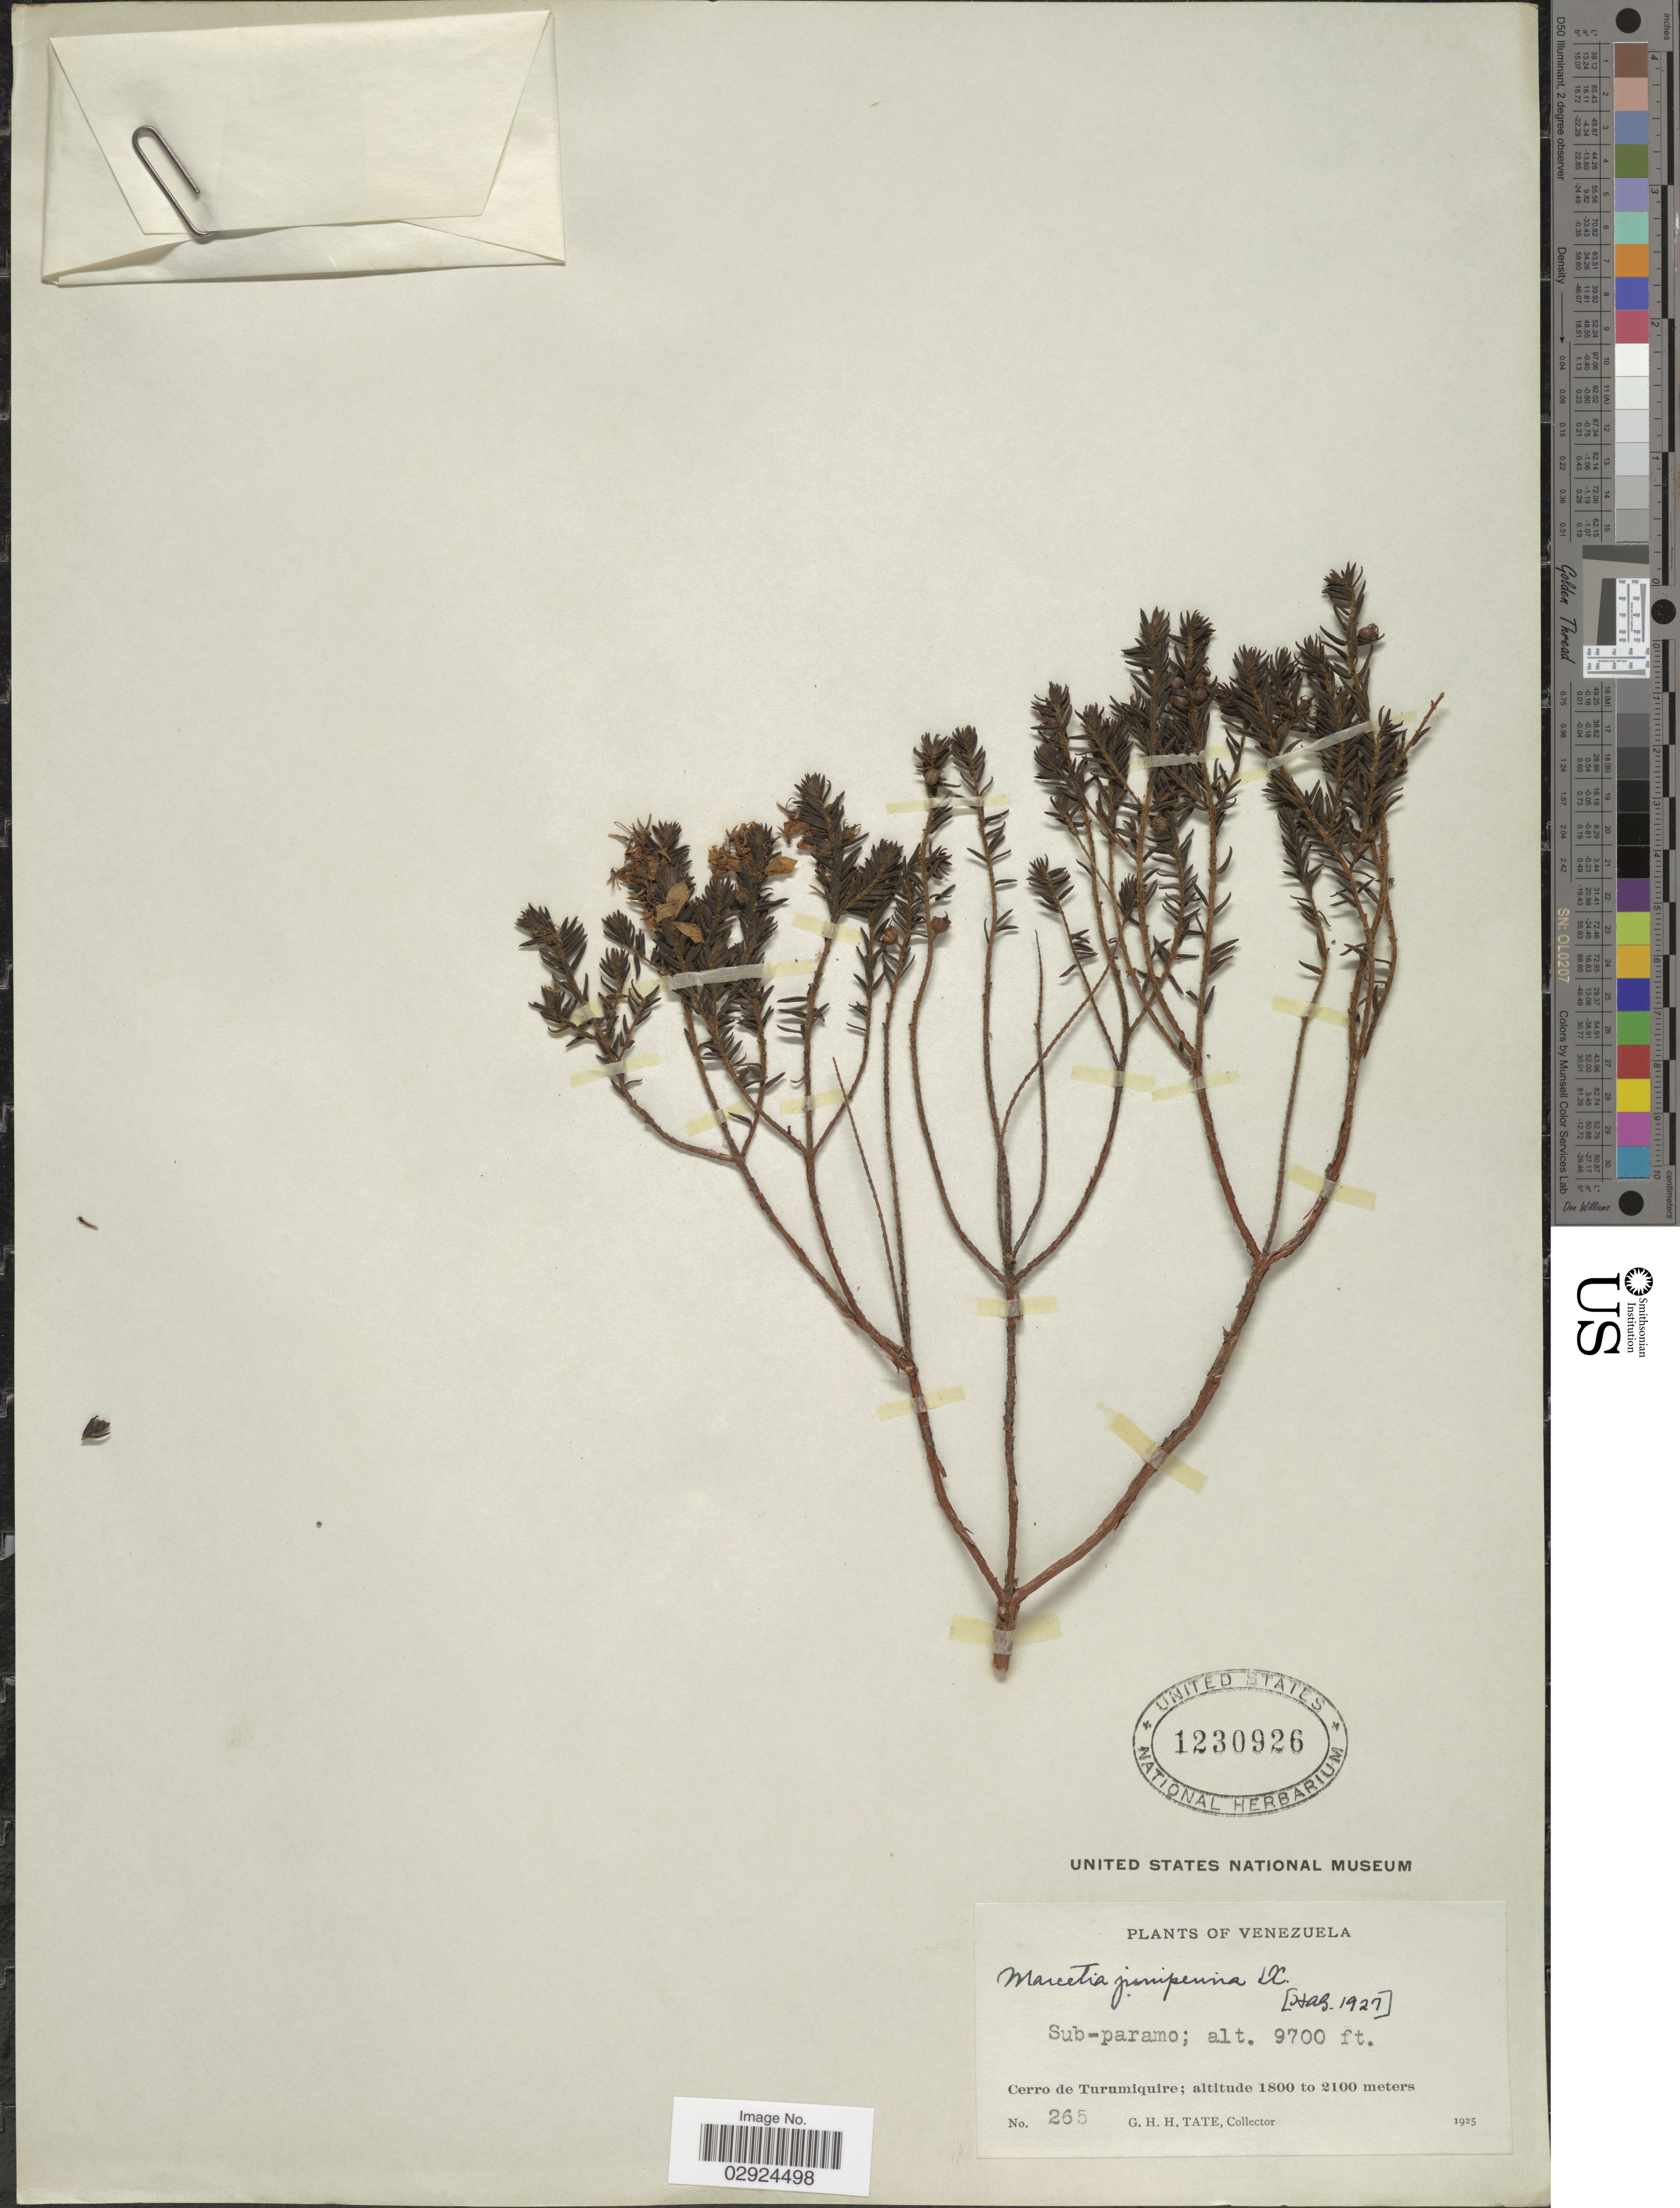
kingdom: Plantae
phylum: Tracheophyta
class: Magnoliopsida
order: Myrtales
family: Melastomataceae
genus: Marcetia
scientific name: Marcetia taxifolia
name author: (A. St.-Hil.) DC.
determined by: Nunes da Silva, Diego, (RB), Jardim Botanico do Rio de Janeiro - Herbario (BRAZIL)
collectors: G. H. H.Tate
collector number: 265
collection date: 1925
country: Venezuela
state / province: Sucre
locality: Cerro de Turumiquire.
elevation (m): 2957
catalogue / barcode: US 1230926